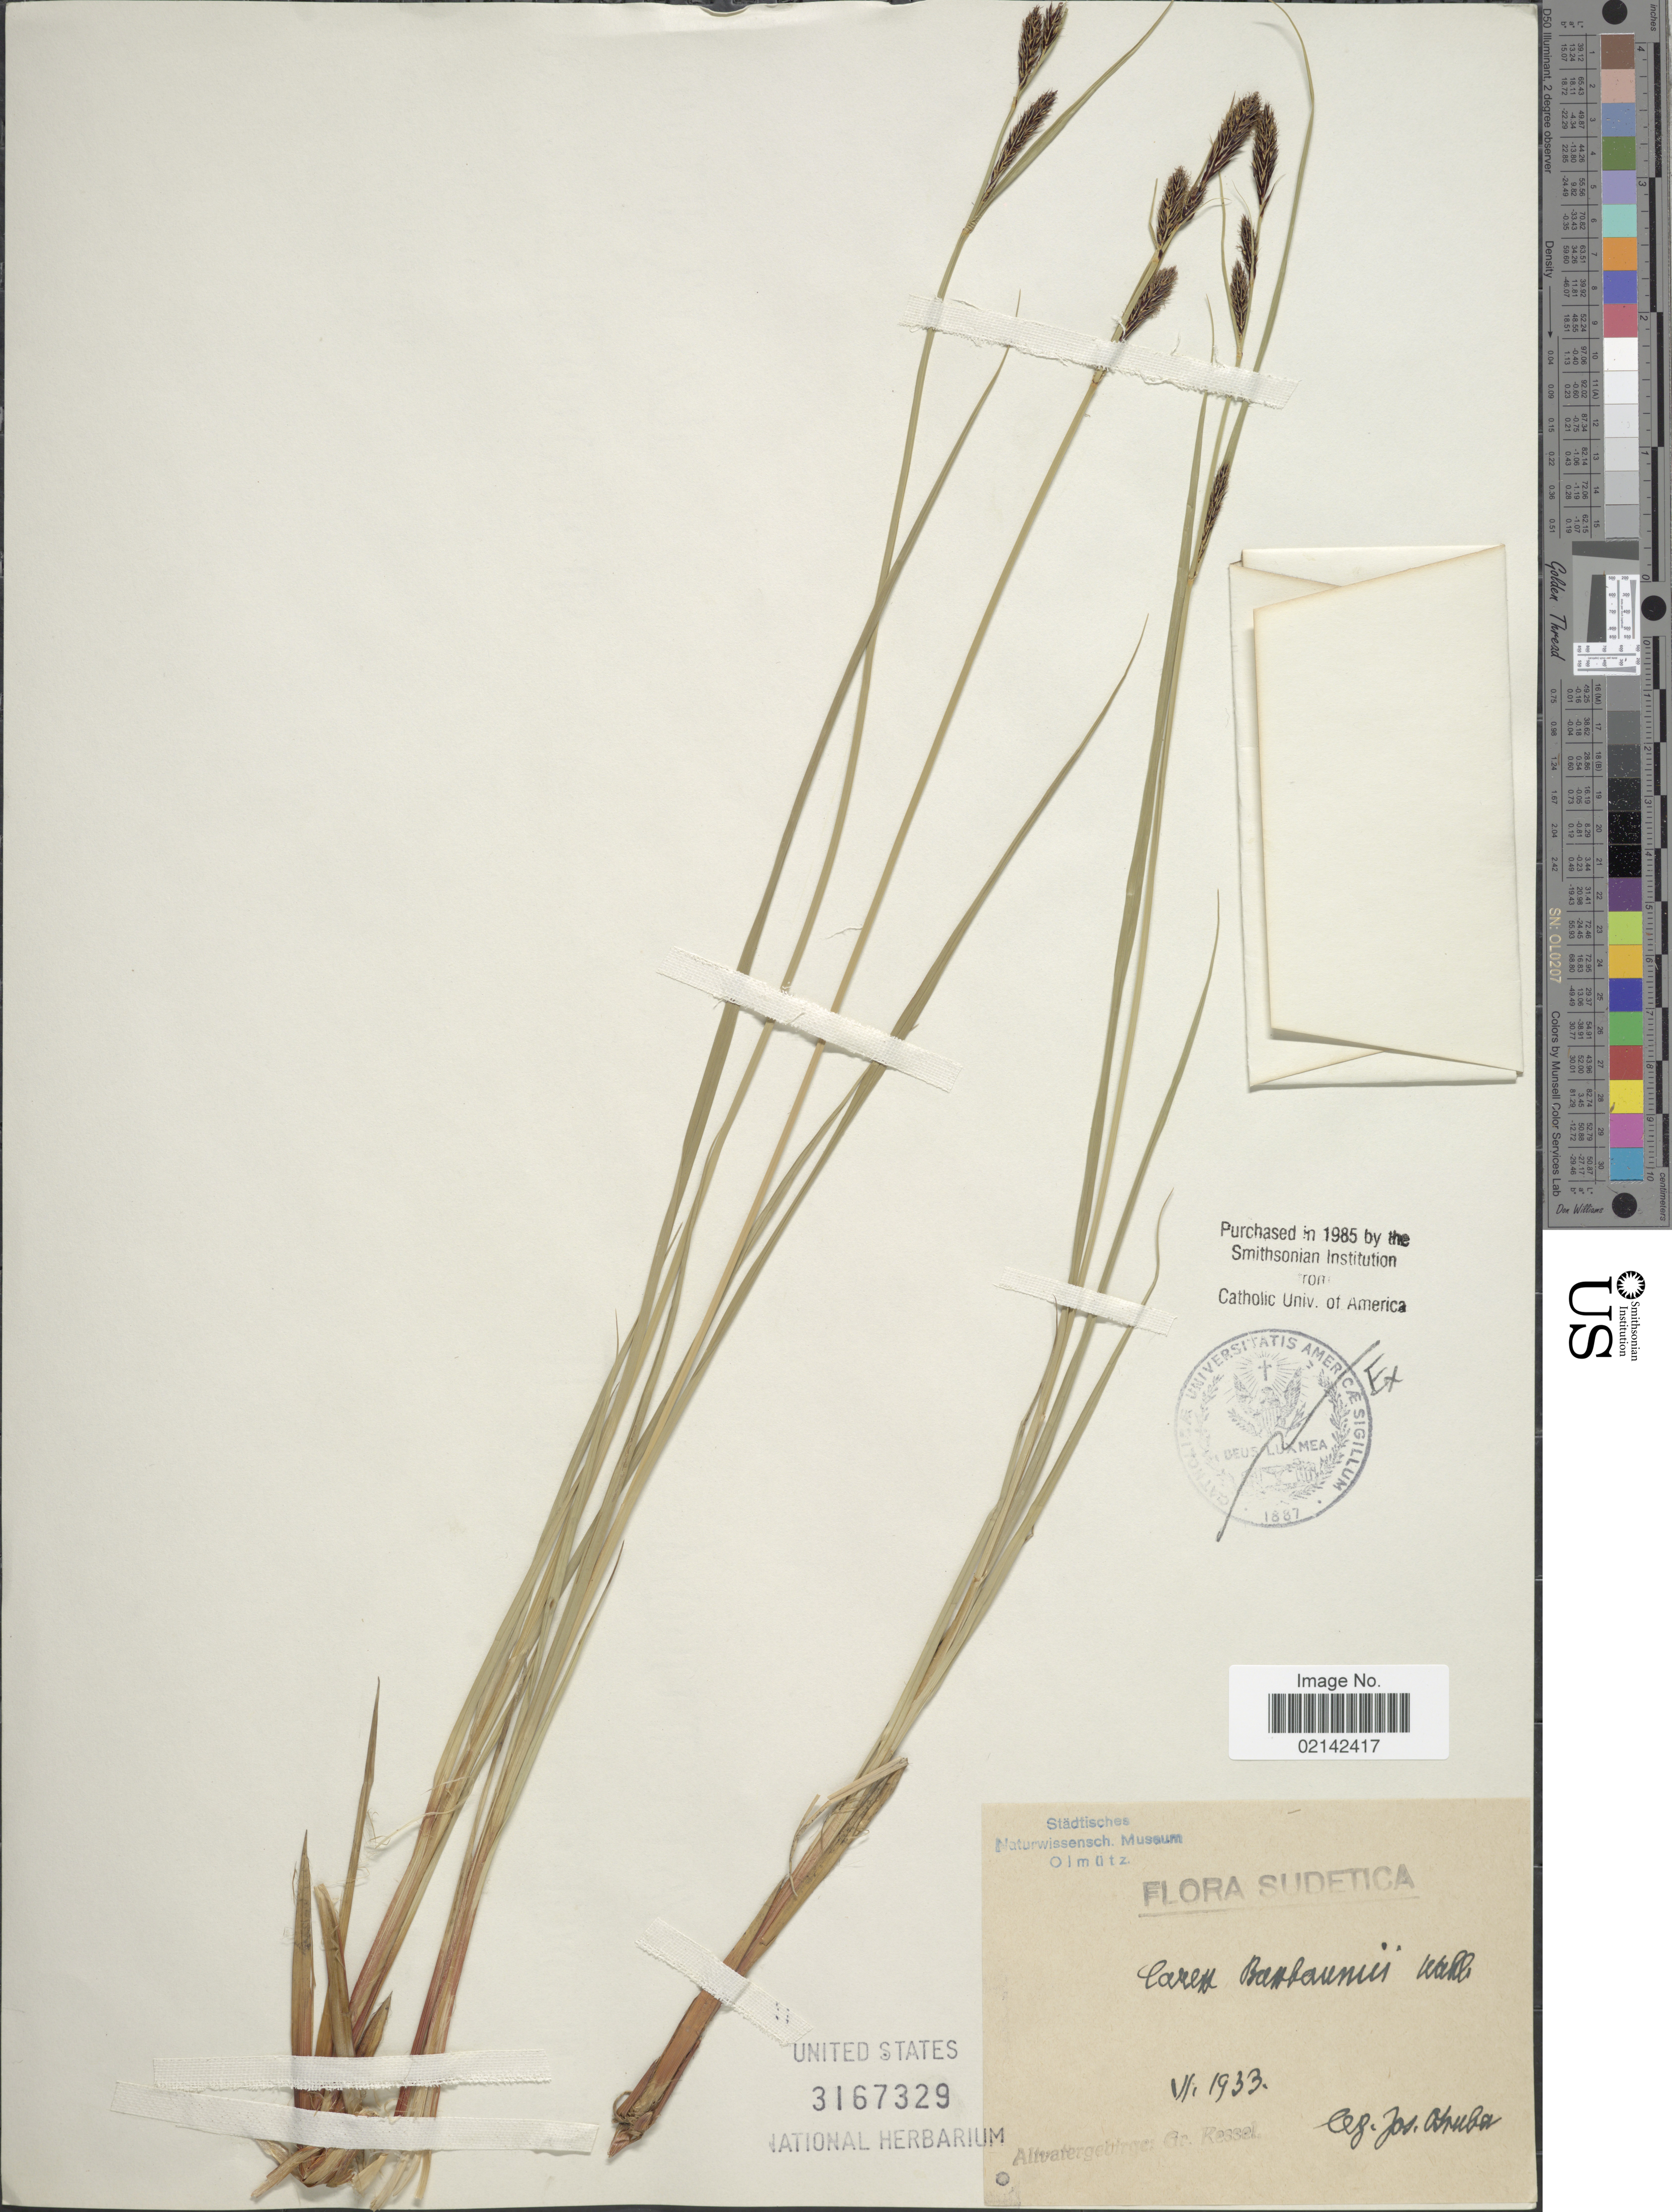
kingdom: Plantae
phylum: Tracheophyta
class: Liliopsida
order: Poales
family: Cyperaceae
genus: Carex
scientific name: Carex buxbaumii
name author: Wahlenb.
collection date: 1933-07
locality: Sudetica, Altvatergebirge: Gr. Kessel [interpreted]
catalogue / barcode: US 3167329